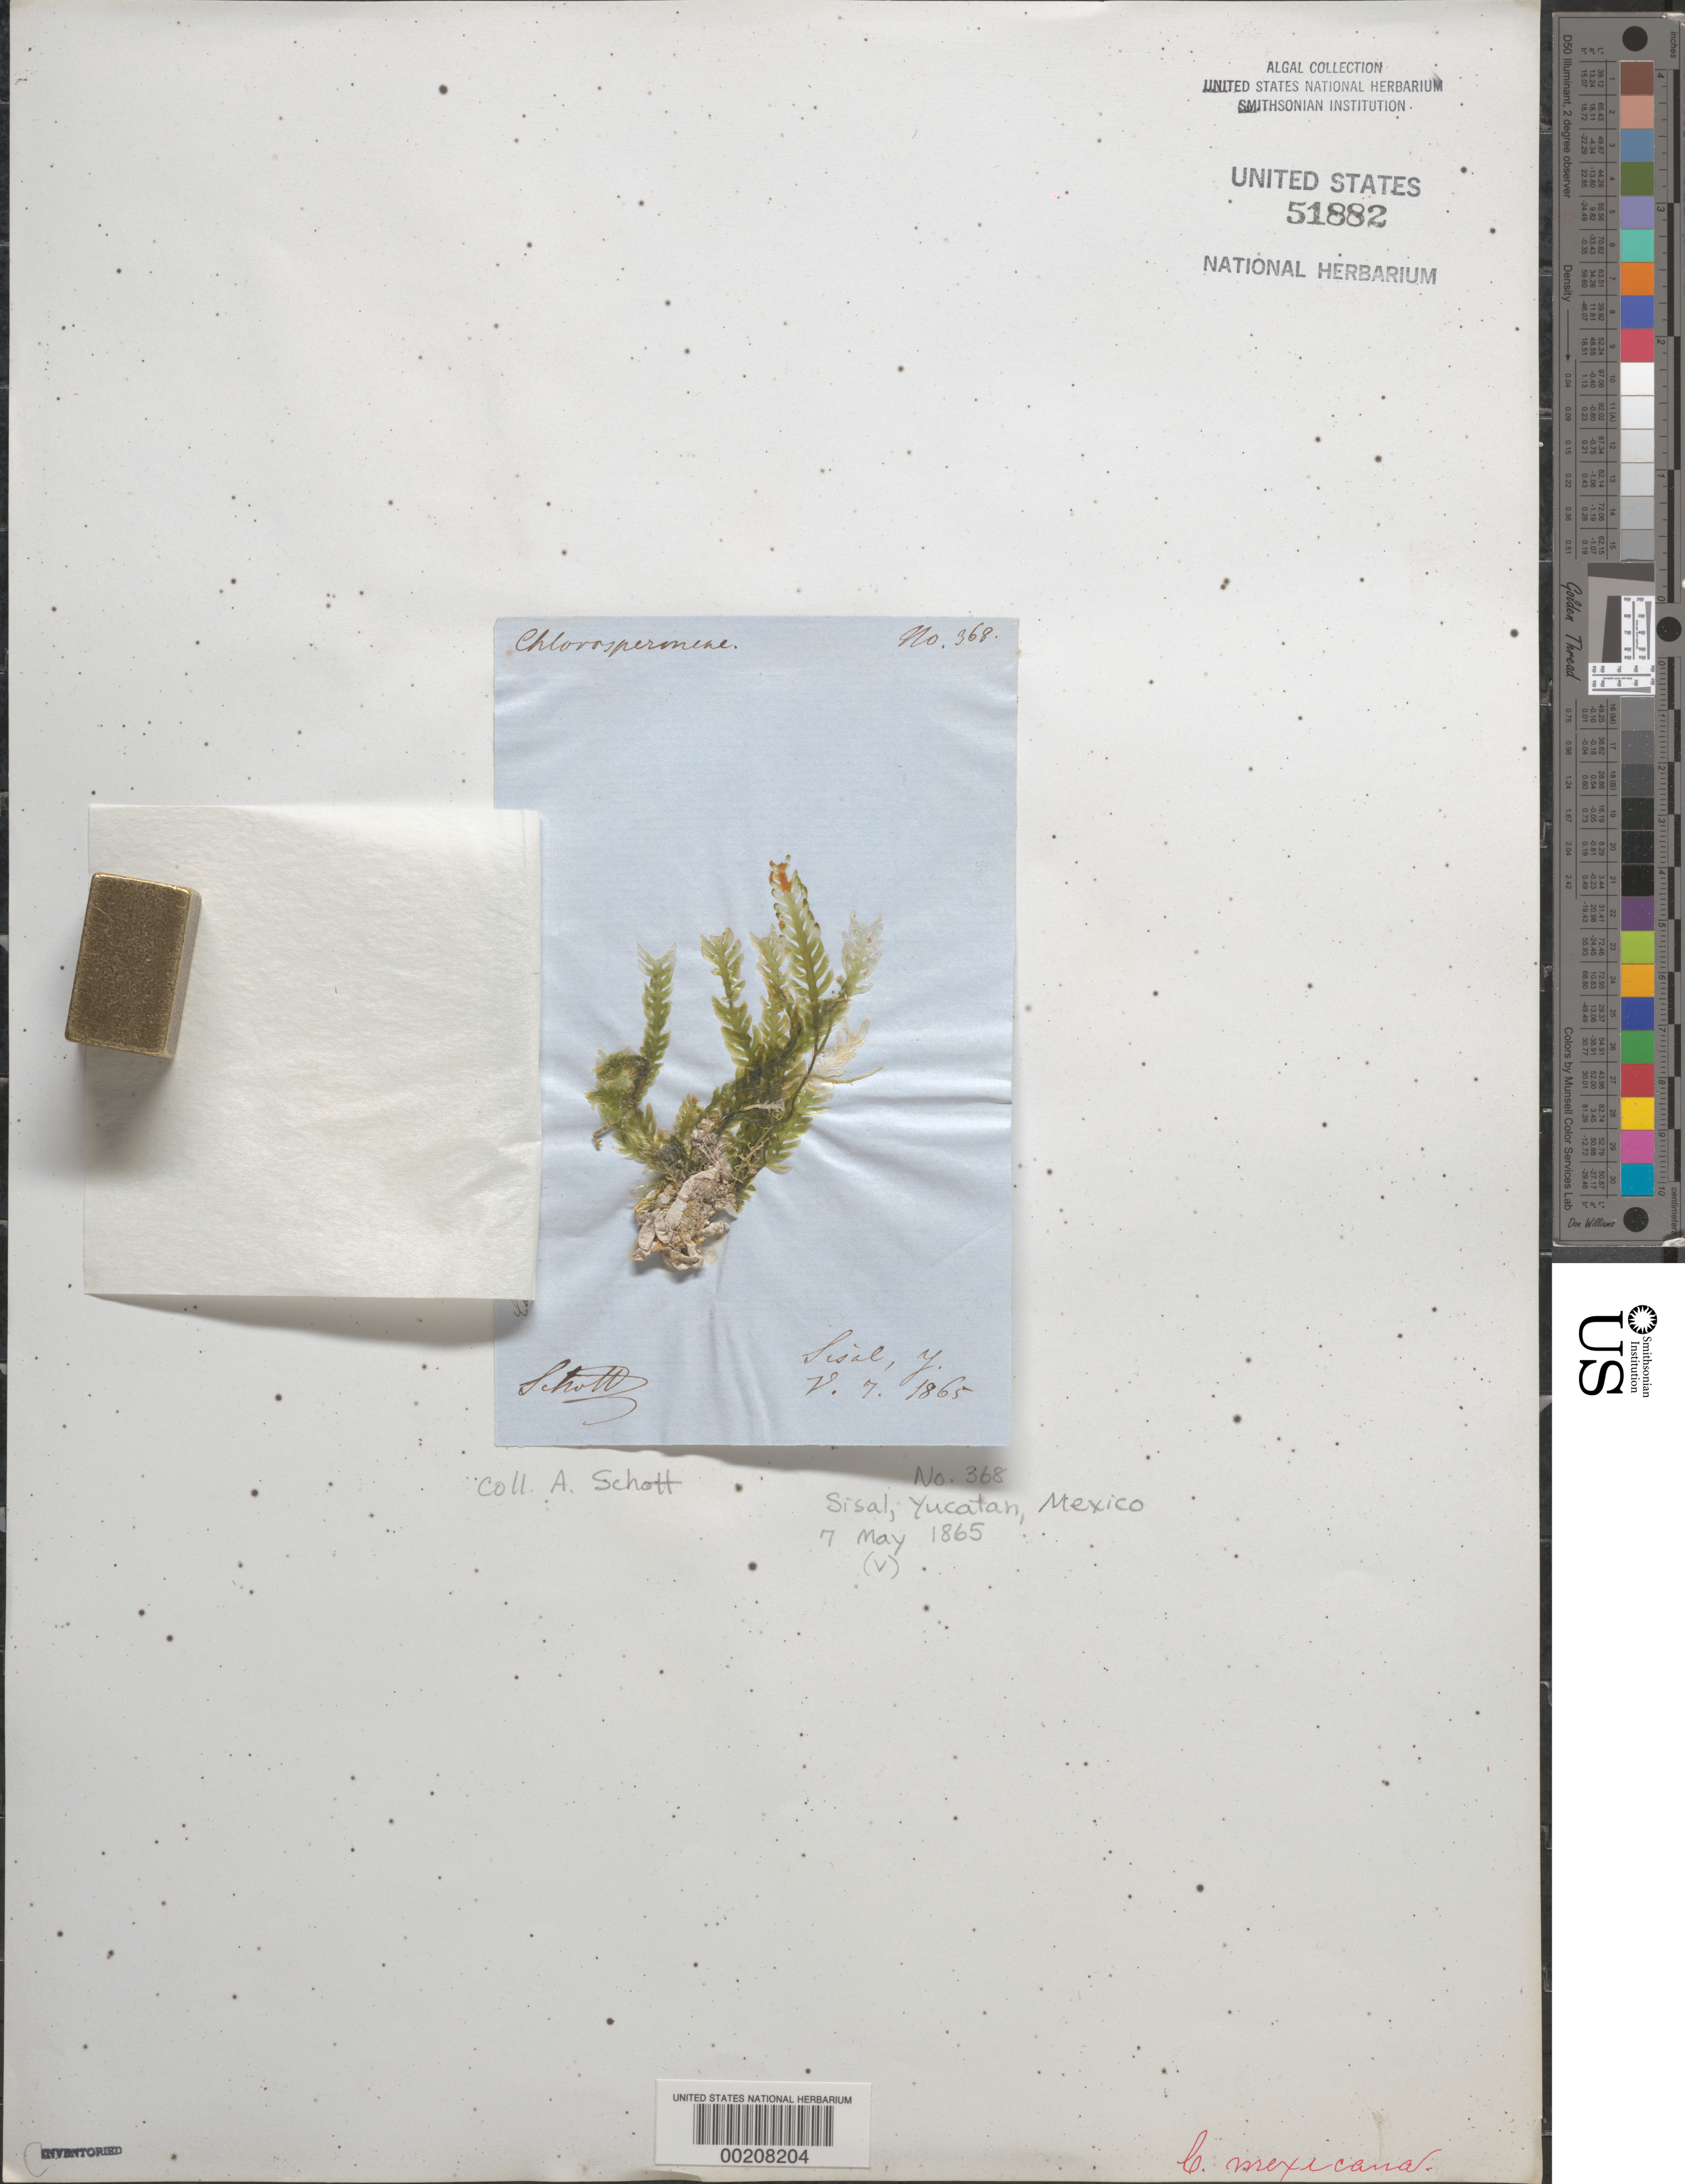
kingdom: Plantae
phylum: Chlorophyta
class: Ulvophyceae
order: Bryopsidales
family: Caulerpaceae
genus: Caulerpa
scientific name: Caulerpa mexicana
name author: Sond. ex Kütz.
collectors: A. C. V. Schott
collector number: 368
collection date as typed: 07 May 1865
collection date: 1865-05-07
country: Mexico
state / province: Yucatan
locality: Sisal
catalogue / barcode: US 51882